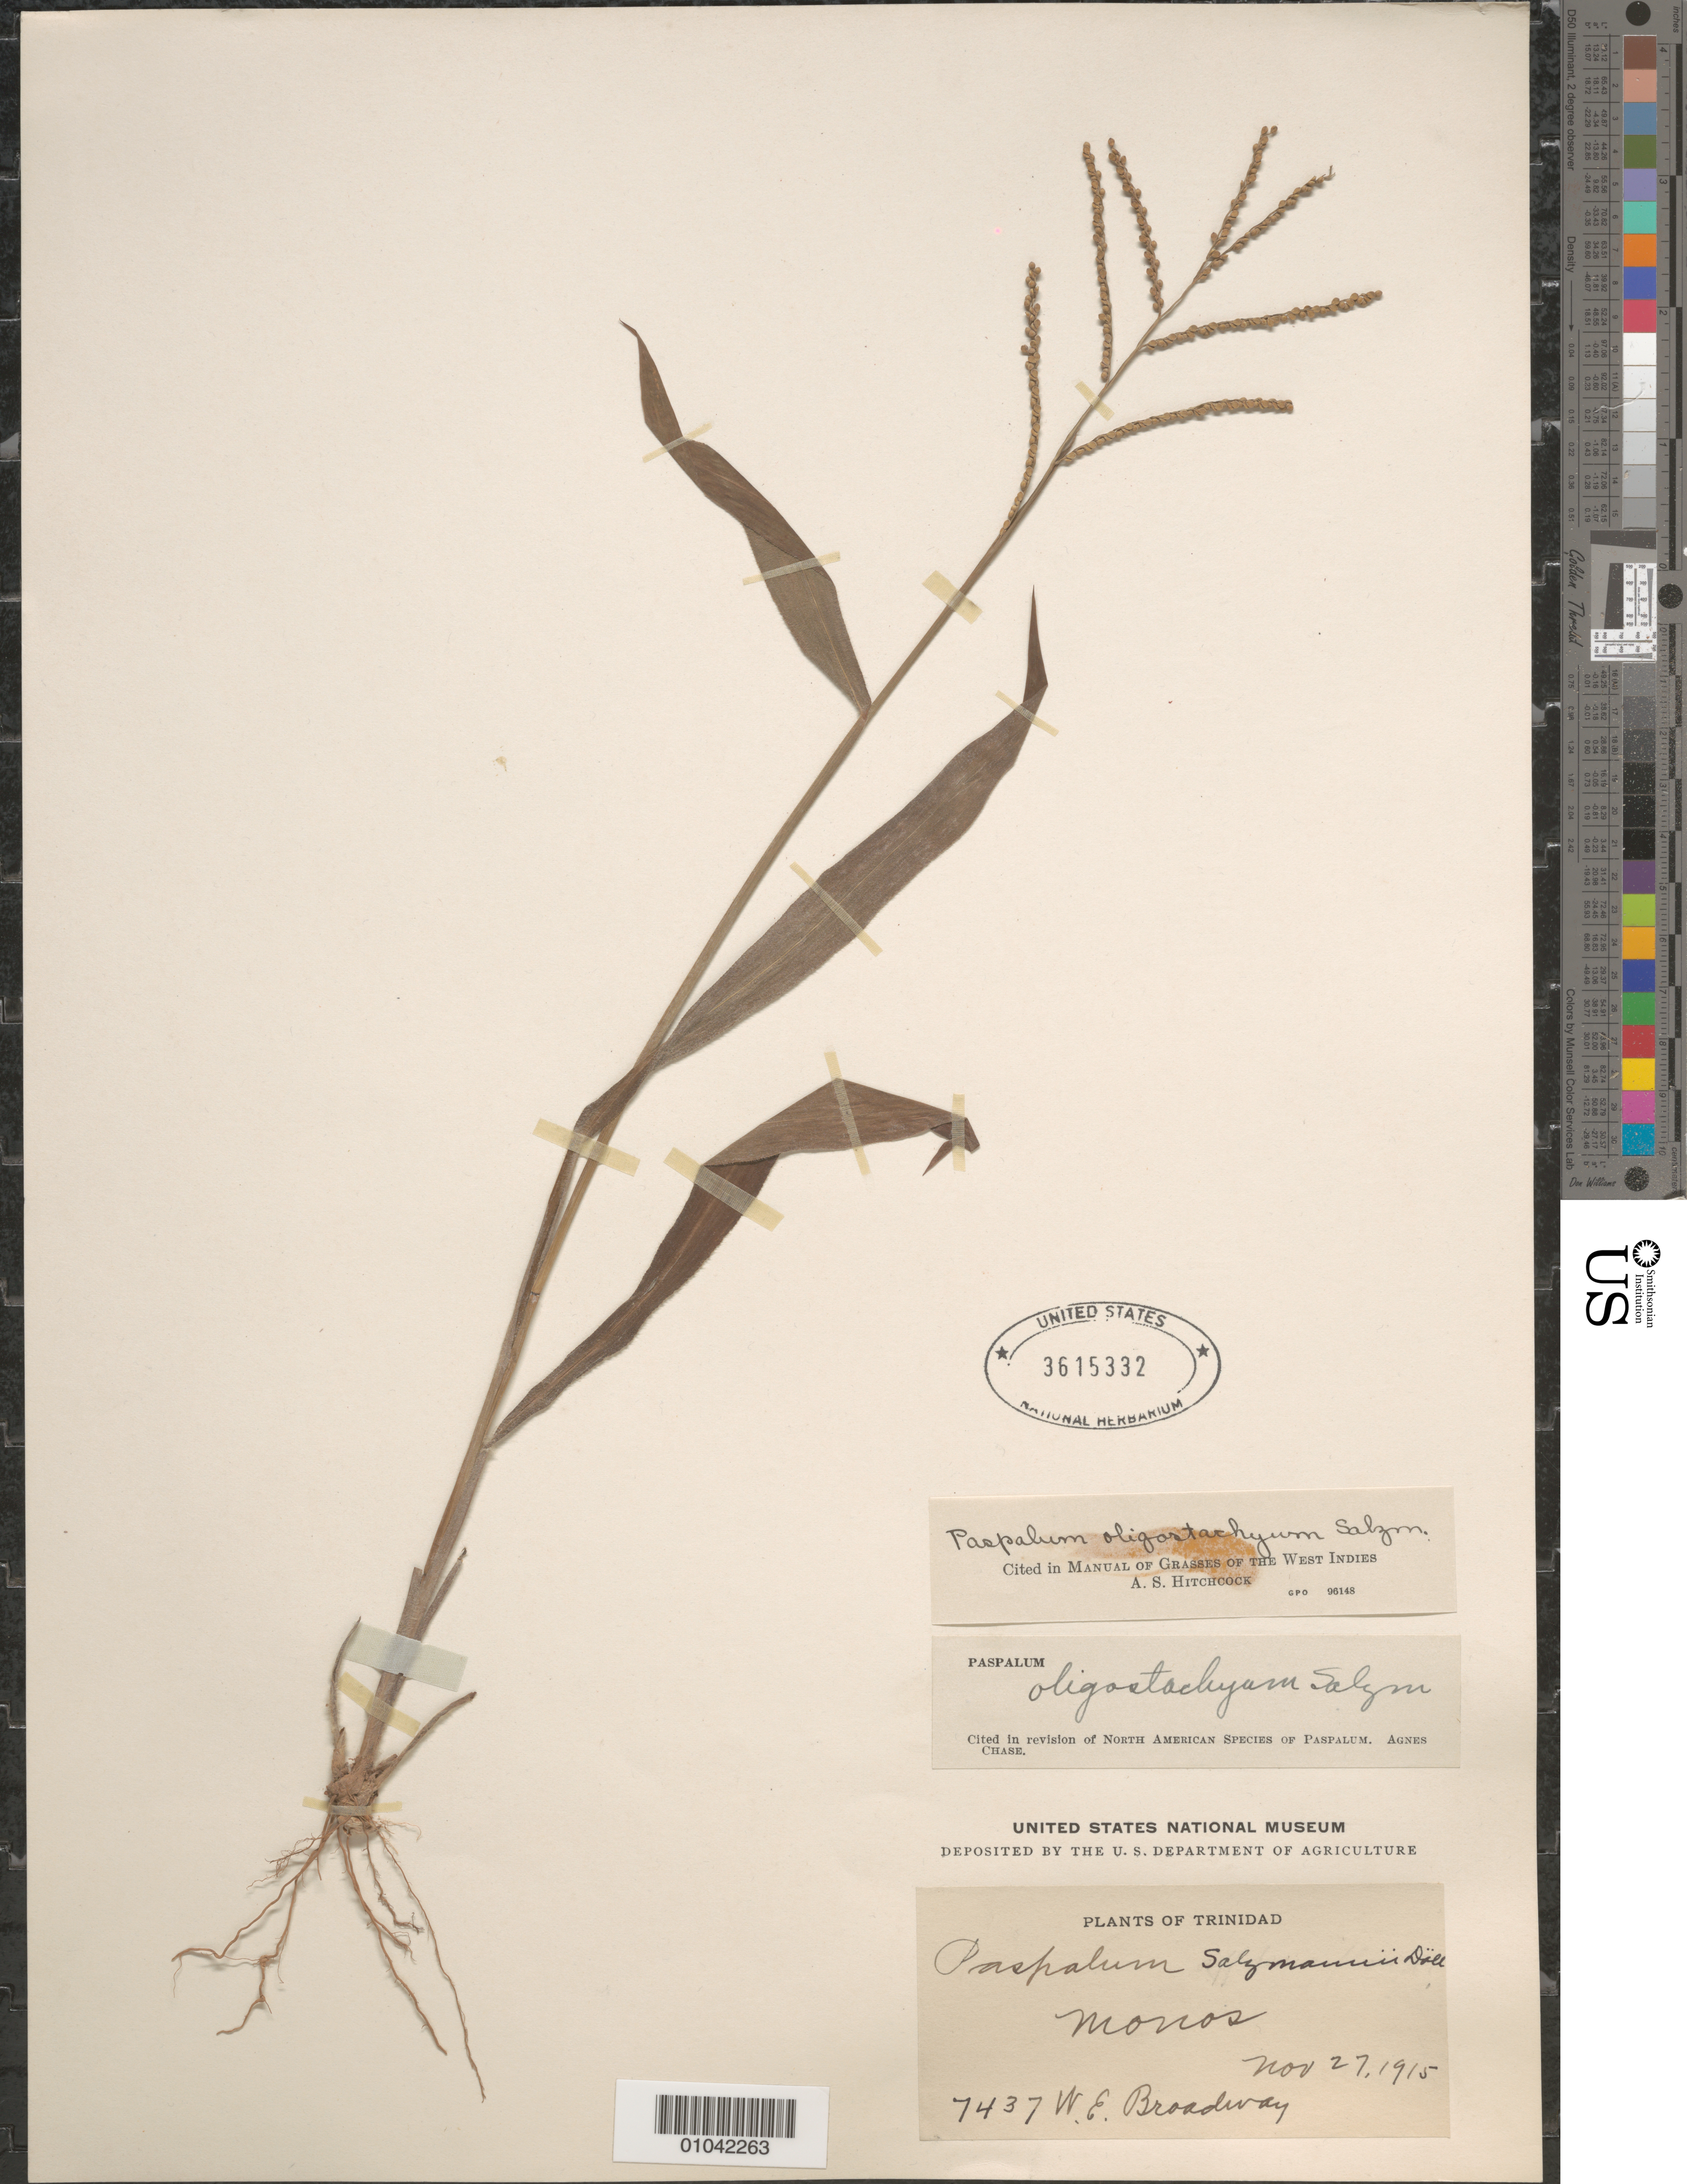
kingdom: Plantae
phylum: Tracheophyta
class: Liliopsida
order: Poales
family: Poaceae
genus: Paspalum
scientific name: Paspalum oligostachyum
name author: Salzm. ex Steud.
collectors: W. E. Broadway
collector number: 7437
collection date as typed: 27 Nov 1915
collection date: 1915-11-27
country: Trinidad and Tobago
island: Trinidad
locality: Monos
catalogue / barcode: US 3615332